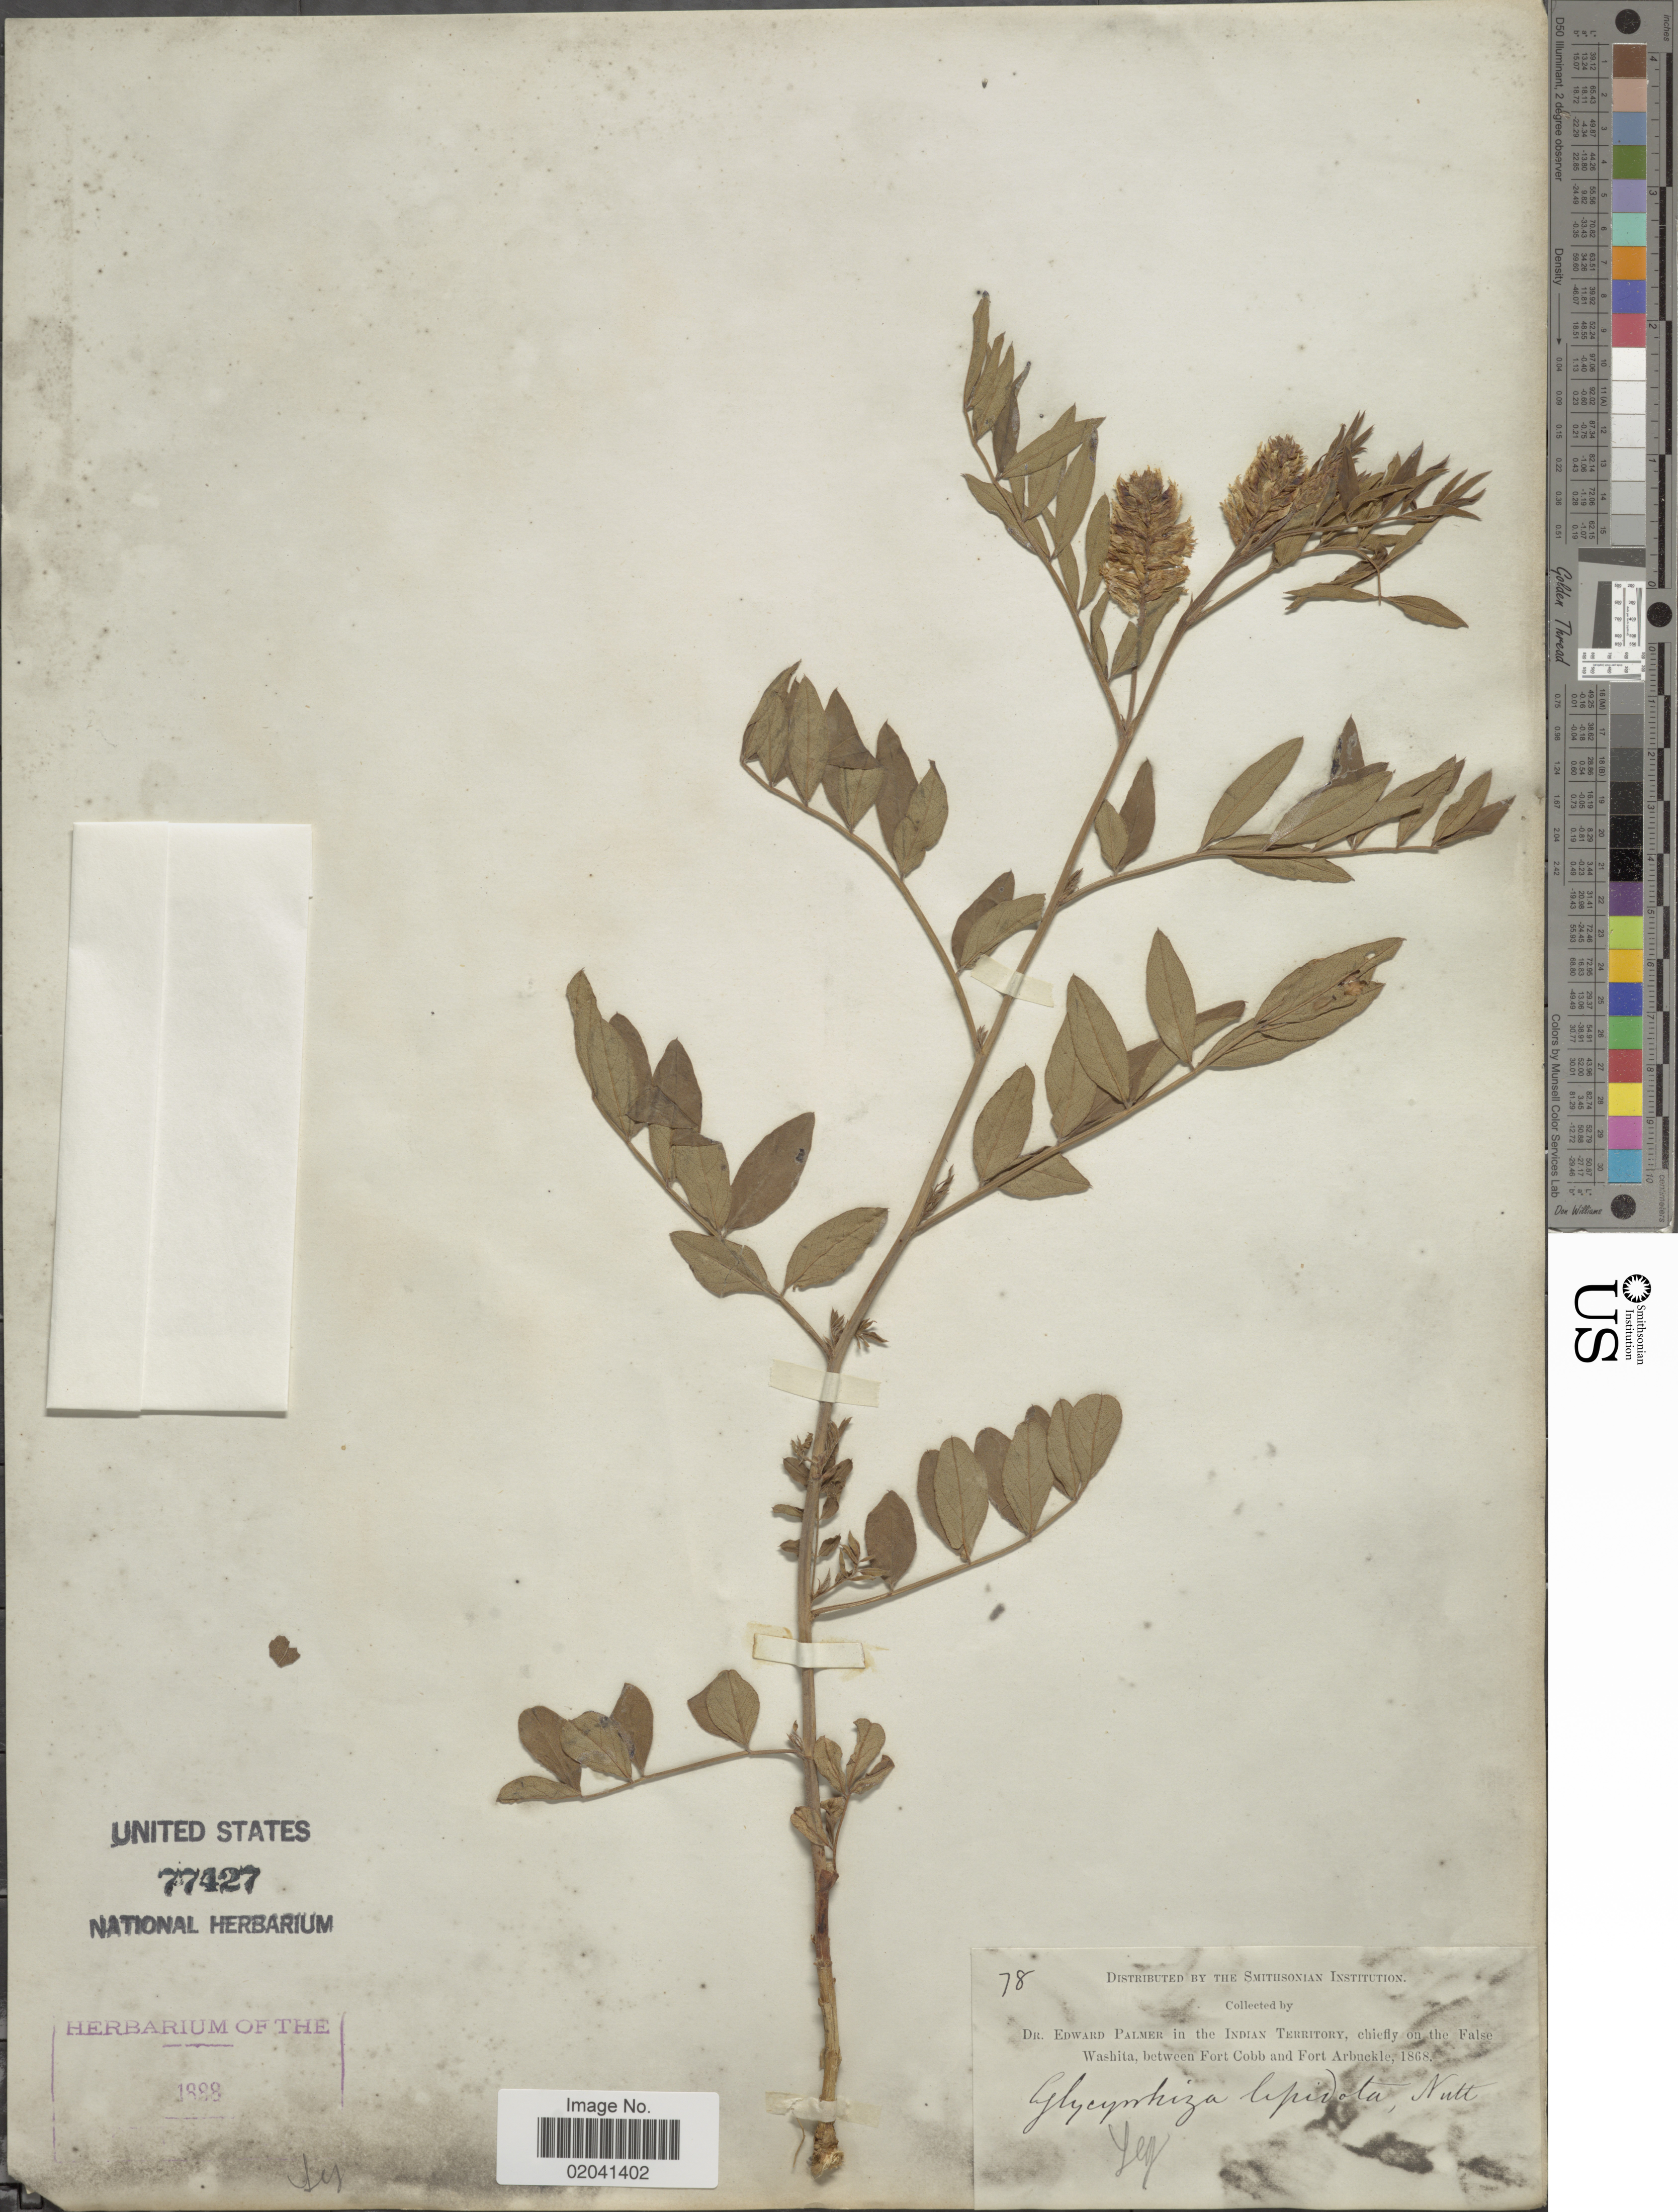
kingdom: Plantae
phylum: Tracheophyta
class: Magnoliopsida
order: Fabales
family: Fabaceae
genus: Glycyrrhiza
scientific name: Glycyrrhiza lepidota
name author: Pursh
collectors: E. Palmer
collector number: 78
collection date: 1868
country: United States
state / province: Oklahoma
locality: Indian Territory, chiefly on the False Washita, between Fort Cobb and Fort Arbuckle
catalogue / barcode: US 77427